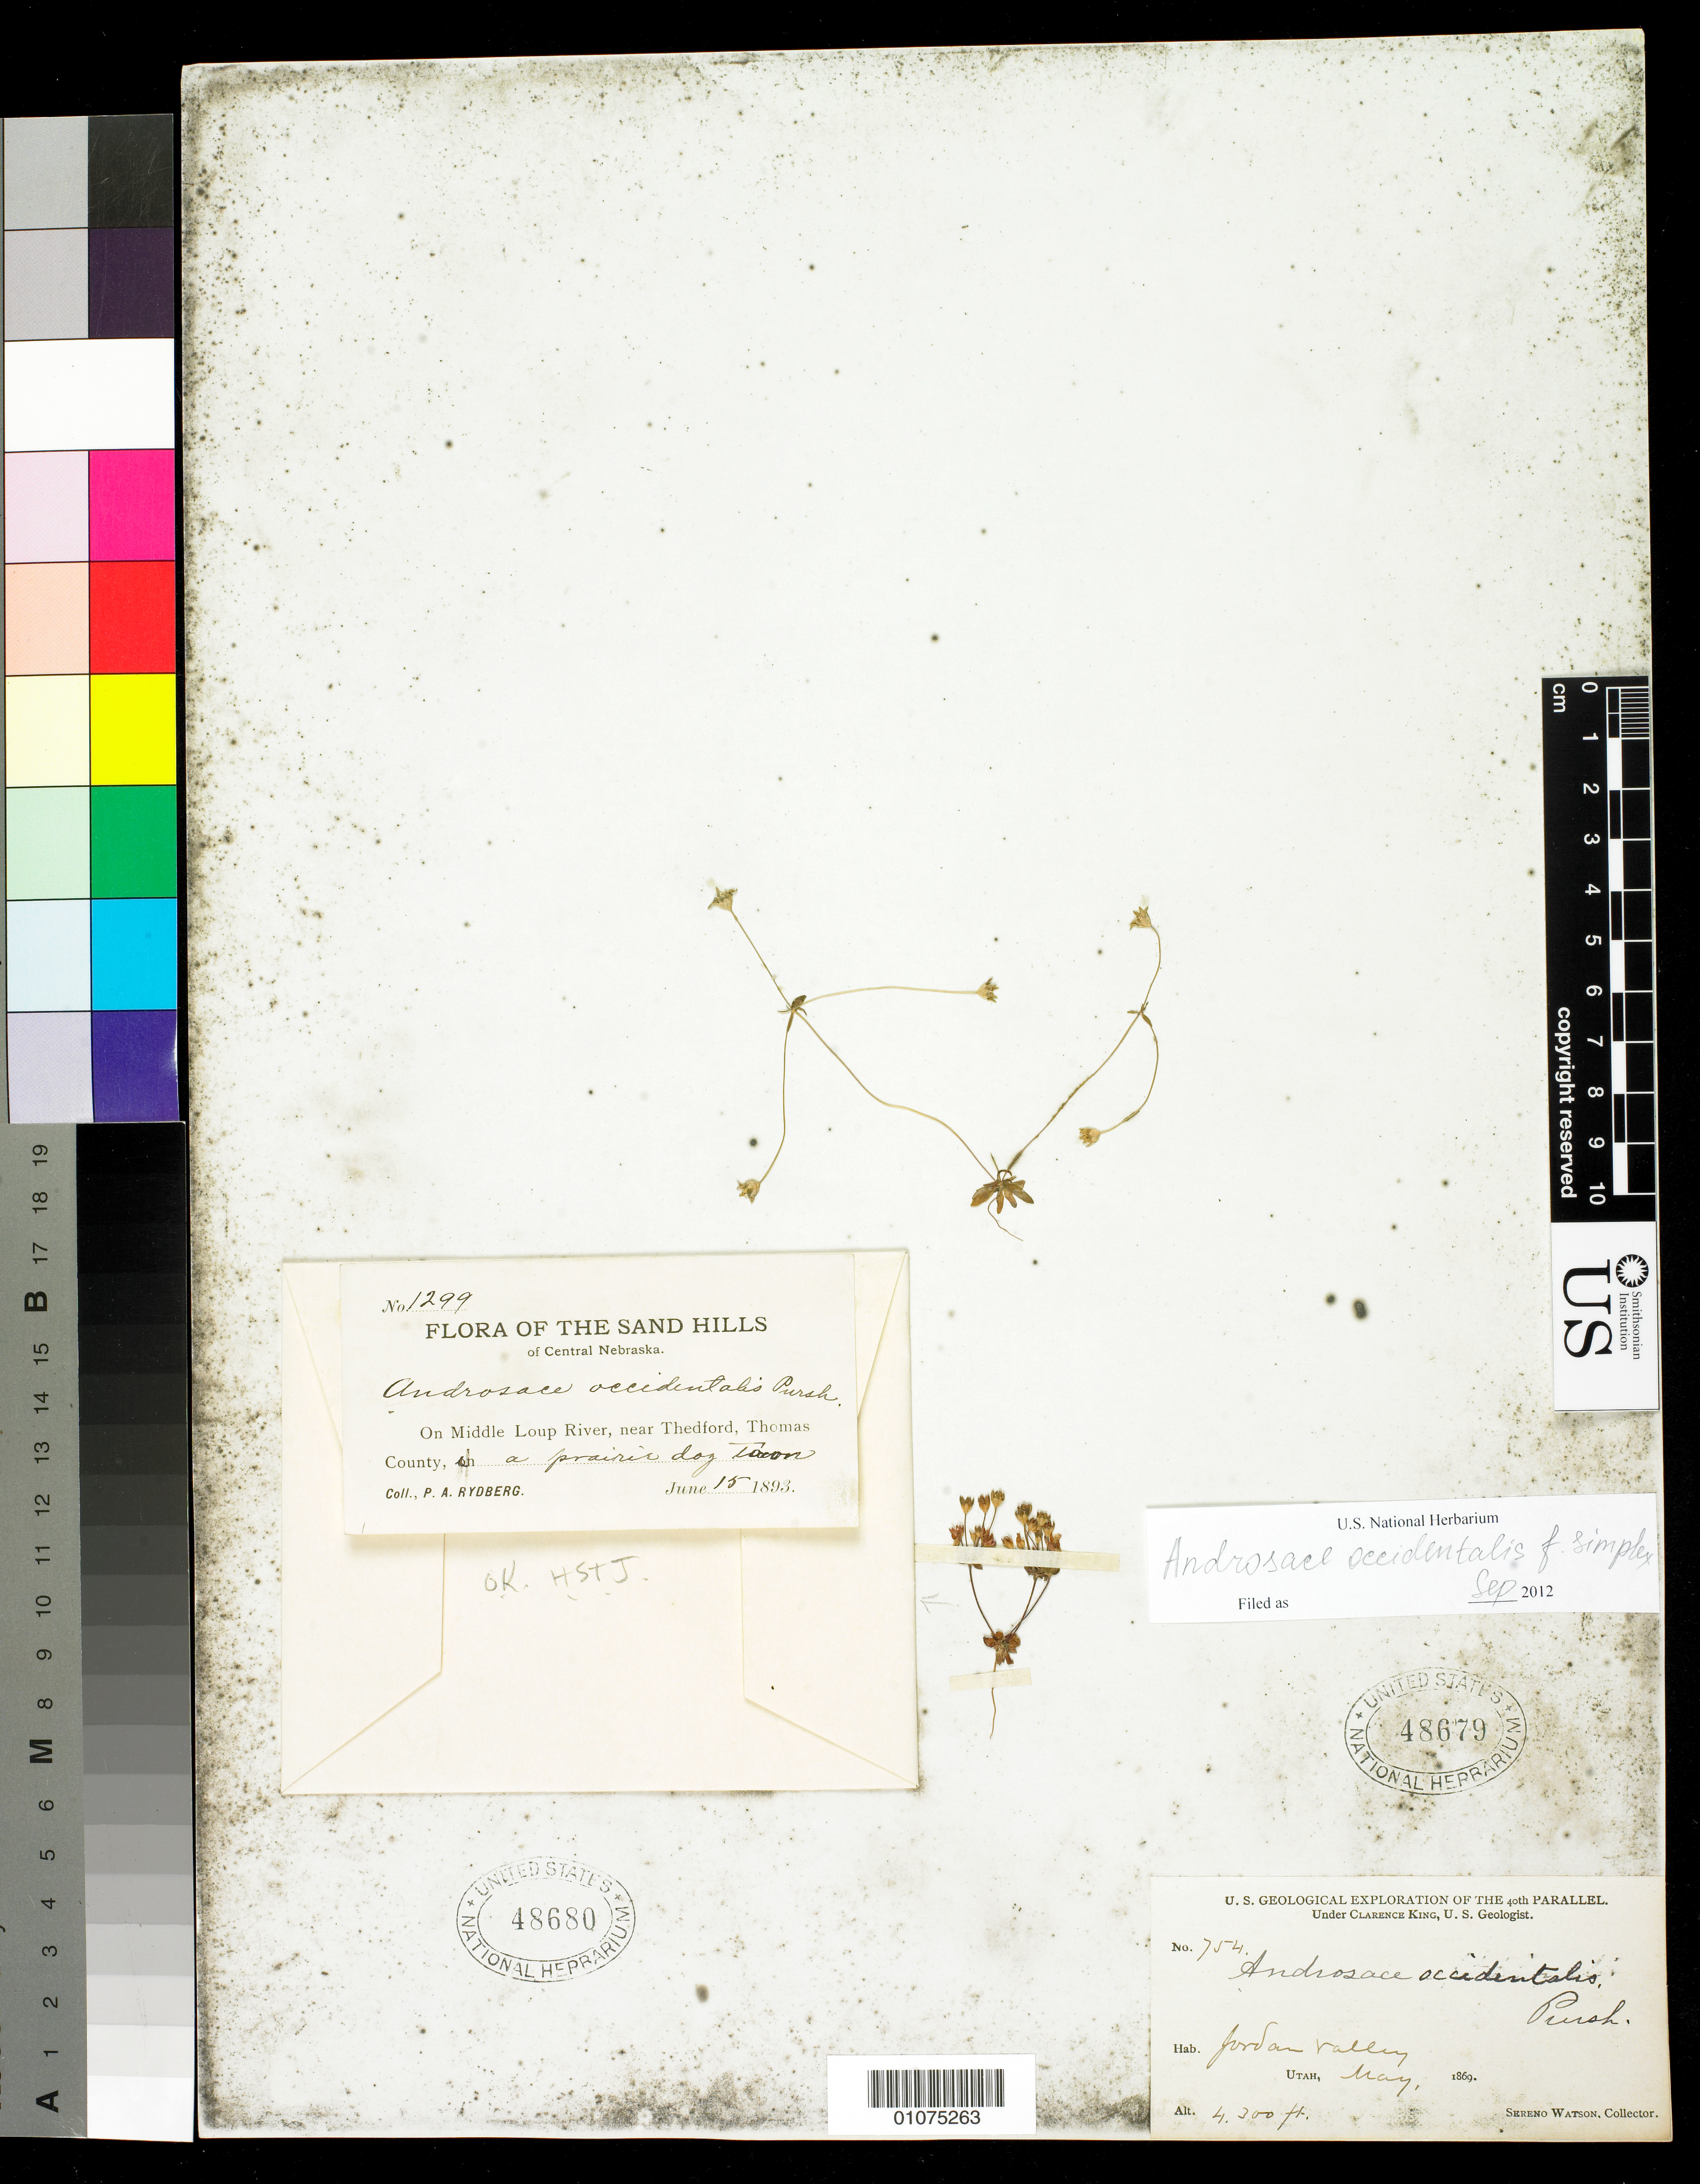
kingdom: Plantae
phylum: Tracheophyta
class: Magnoliopsida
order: Ericales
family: Primulaceae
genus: Androsace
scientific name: Androsace occidentalis f. simplex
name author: (Rydb.) G.T. Robbins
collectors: S. Watson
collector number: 754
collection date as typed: May 1869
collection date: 1869-05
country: United States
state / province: Utah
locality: Jordan Valley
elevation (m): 1311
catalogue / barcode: US 48679